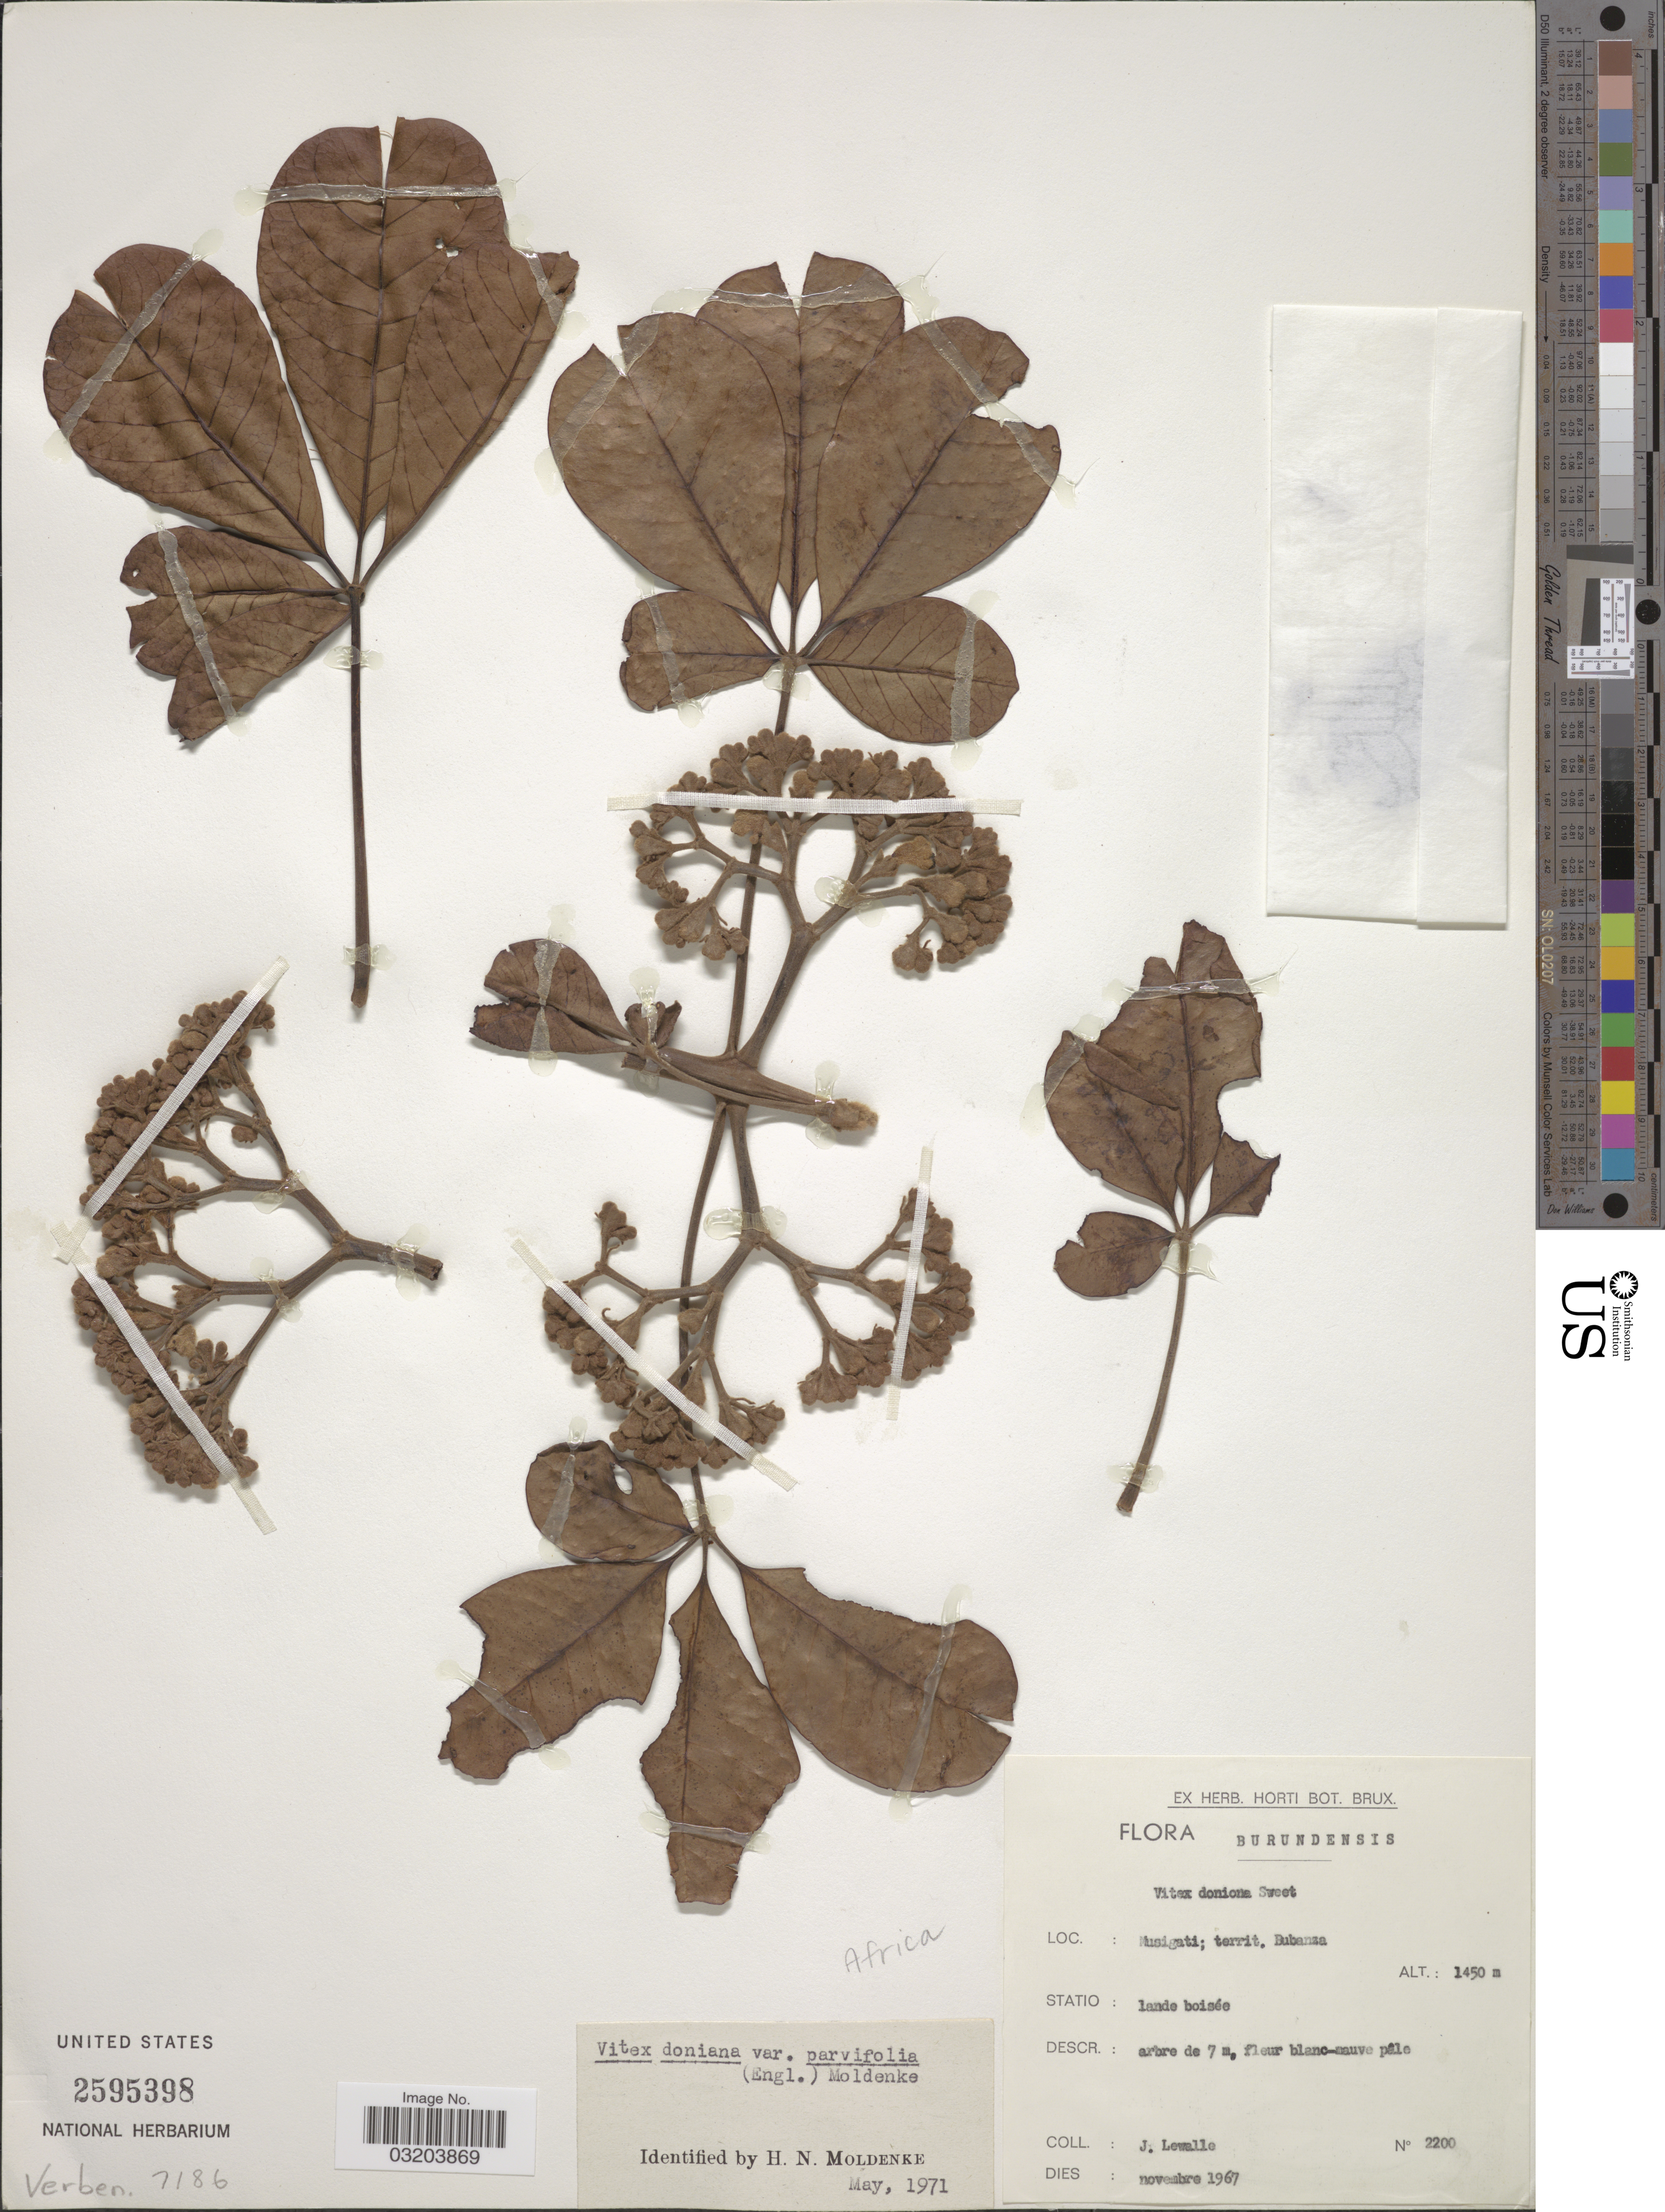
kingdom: Plantae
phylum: Tracheophyta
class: Magnoliopsida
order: Lamiales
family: Lamiaceae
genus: Vitex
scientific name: Vitex doniana var. parvifolia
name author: (Engl.) Moldenke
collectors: J. Lewalle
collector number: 2200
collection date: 1967-11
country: Burundi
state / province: Bubanza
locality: Musigati. Statio: lande boisée.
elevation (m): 1450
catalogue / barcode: US 2595398